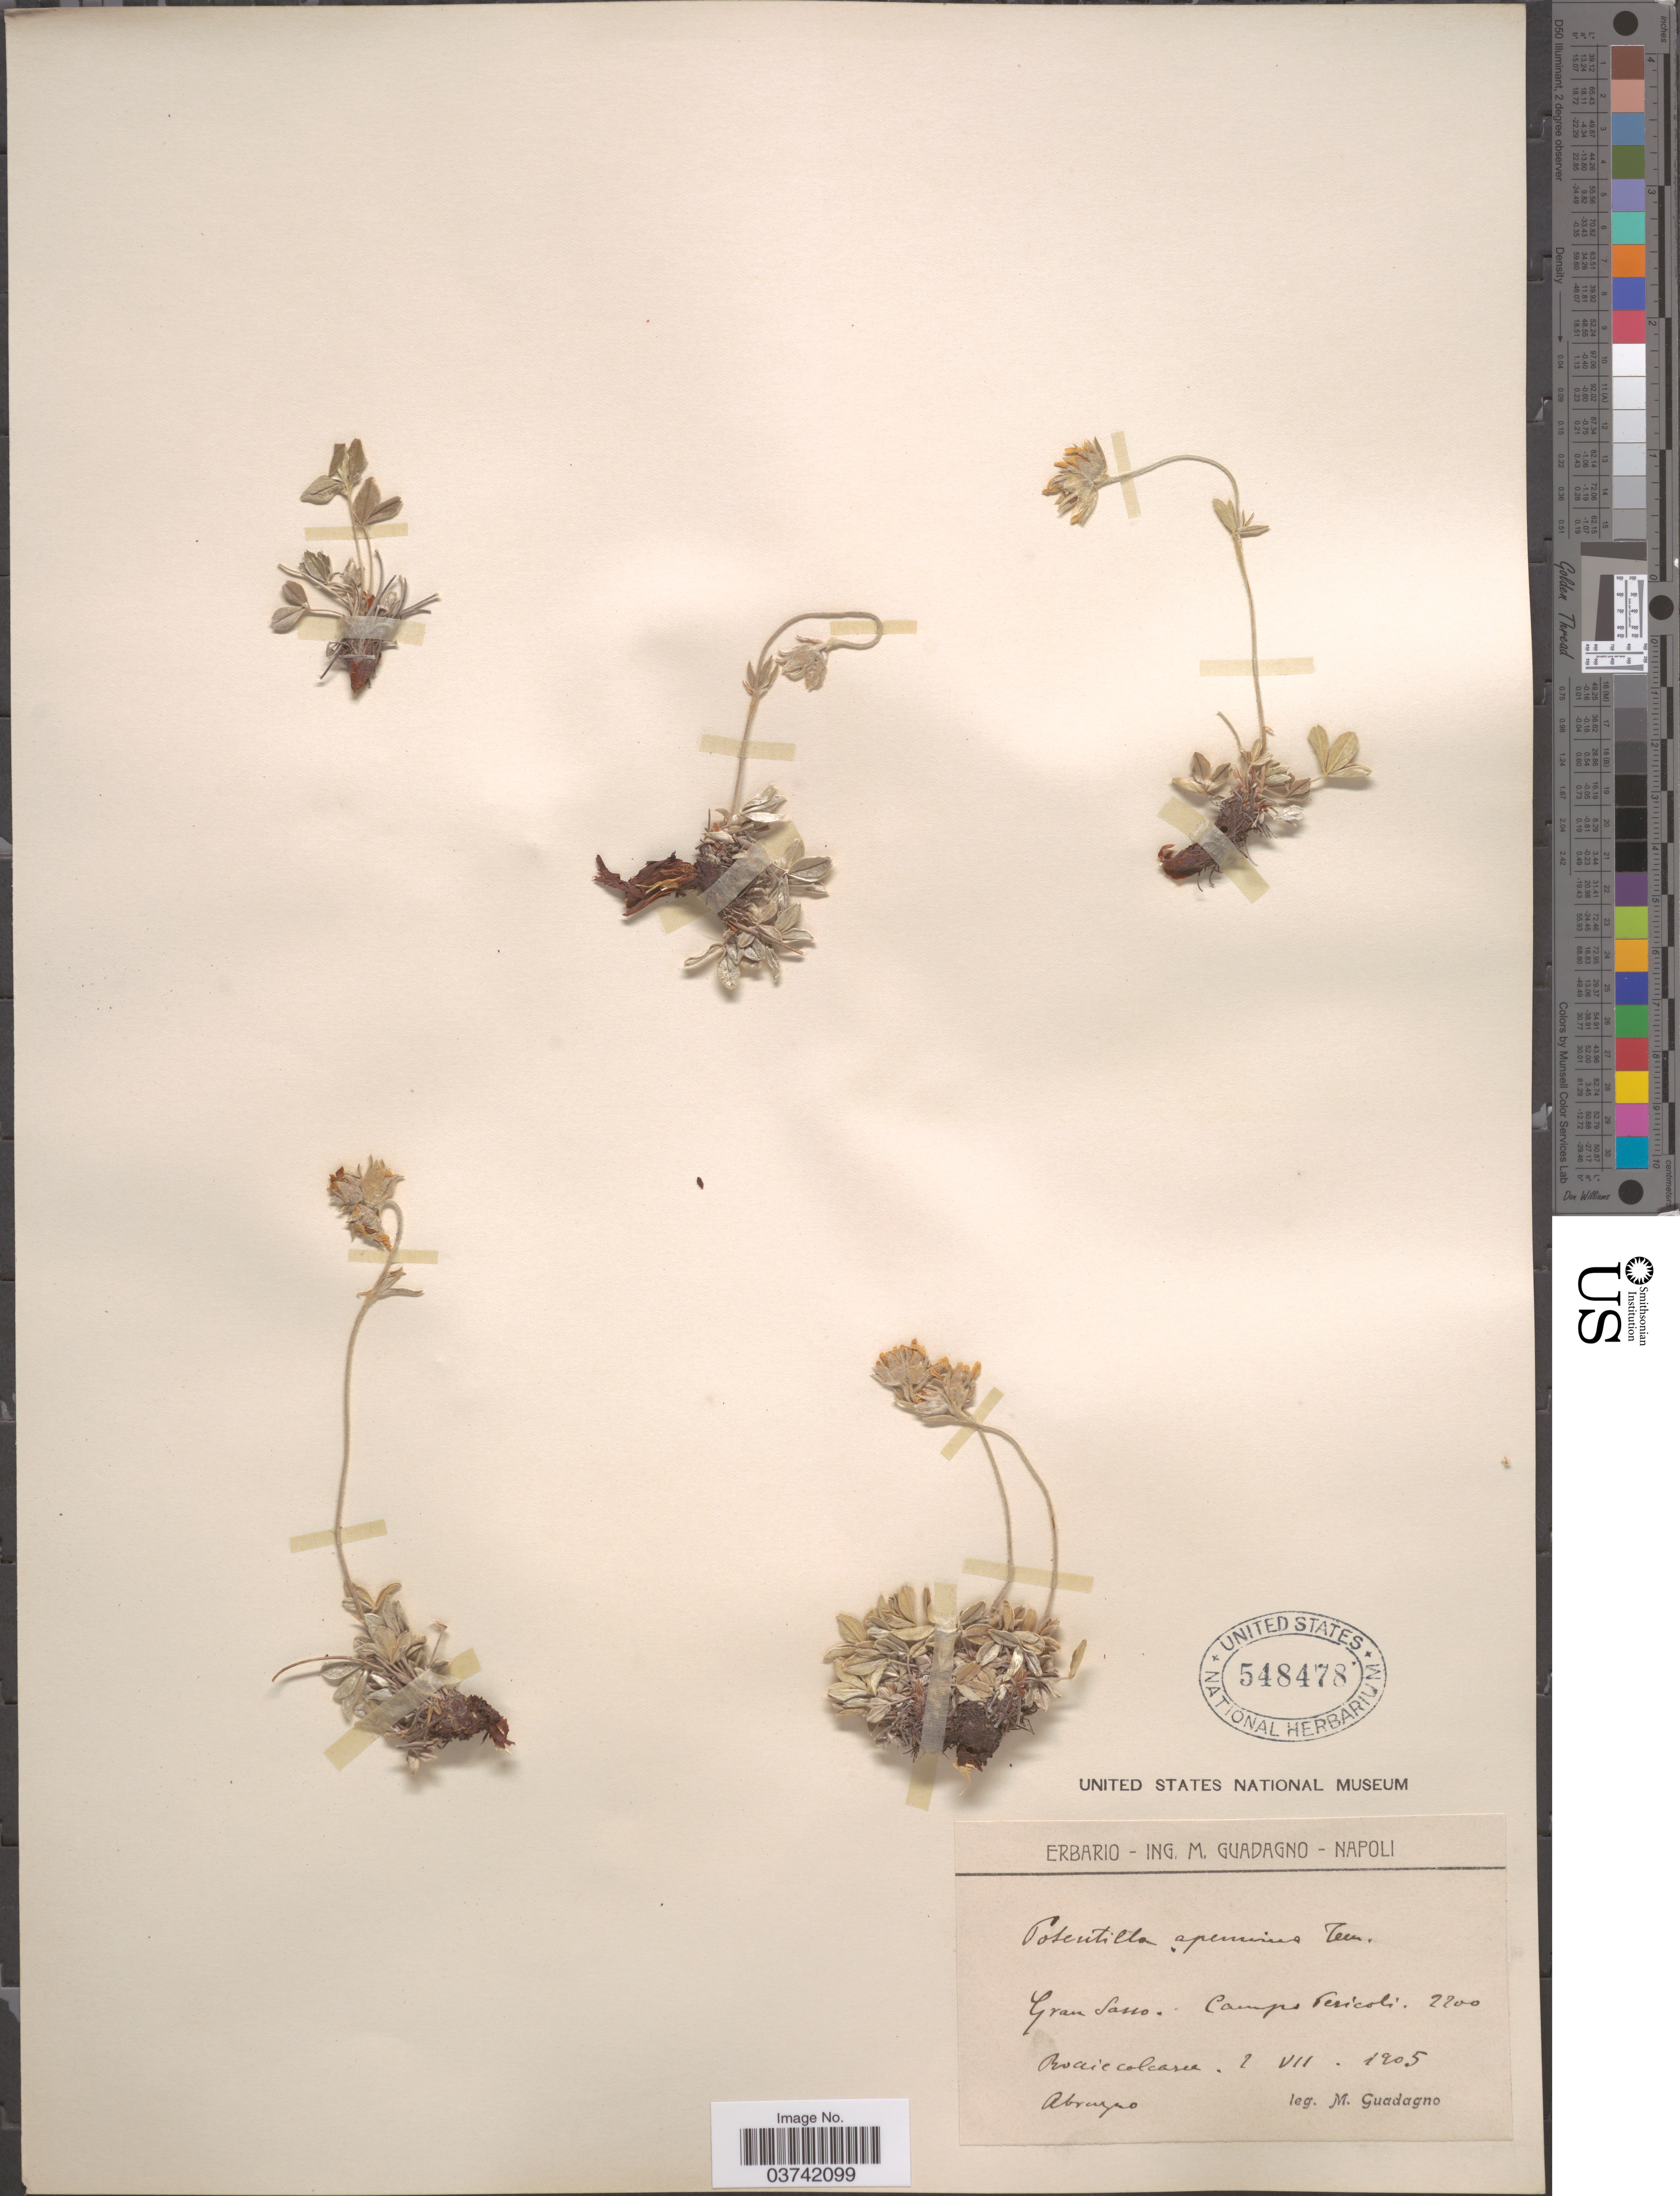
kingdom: Plantae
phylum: Tracheophyta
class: Magnoliopsida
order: Rosales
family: Rosaceae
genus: Potentilla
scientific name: Potentilla apennina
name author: Ten.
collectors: M. Guadagno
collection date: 1905-07-02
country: Italy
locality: Gran Sasso, Campo Pericoli, roccie calcerea.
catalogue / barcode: US 548478